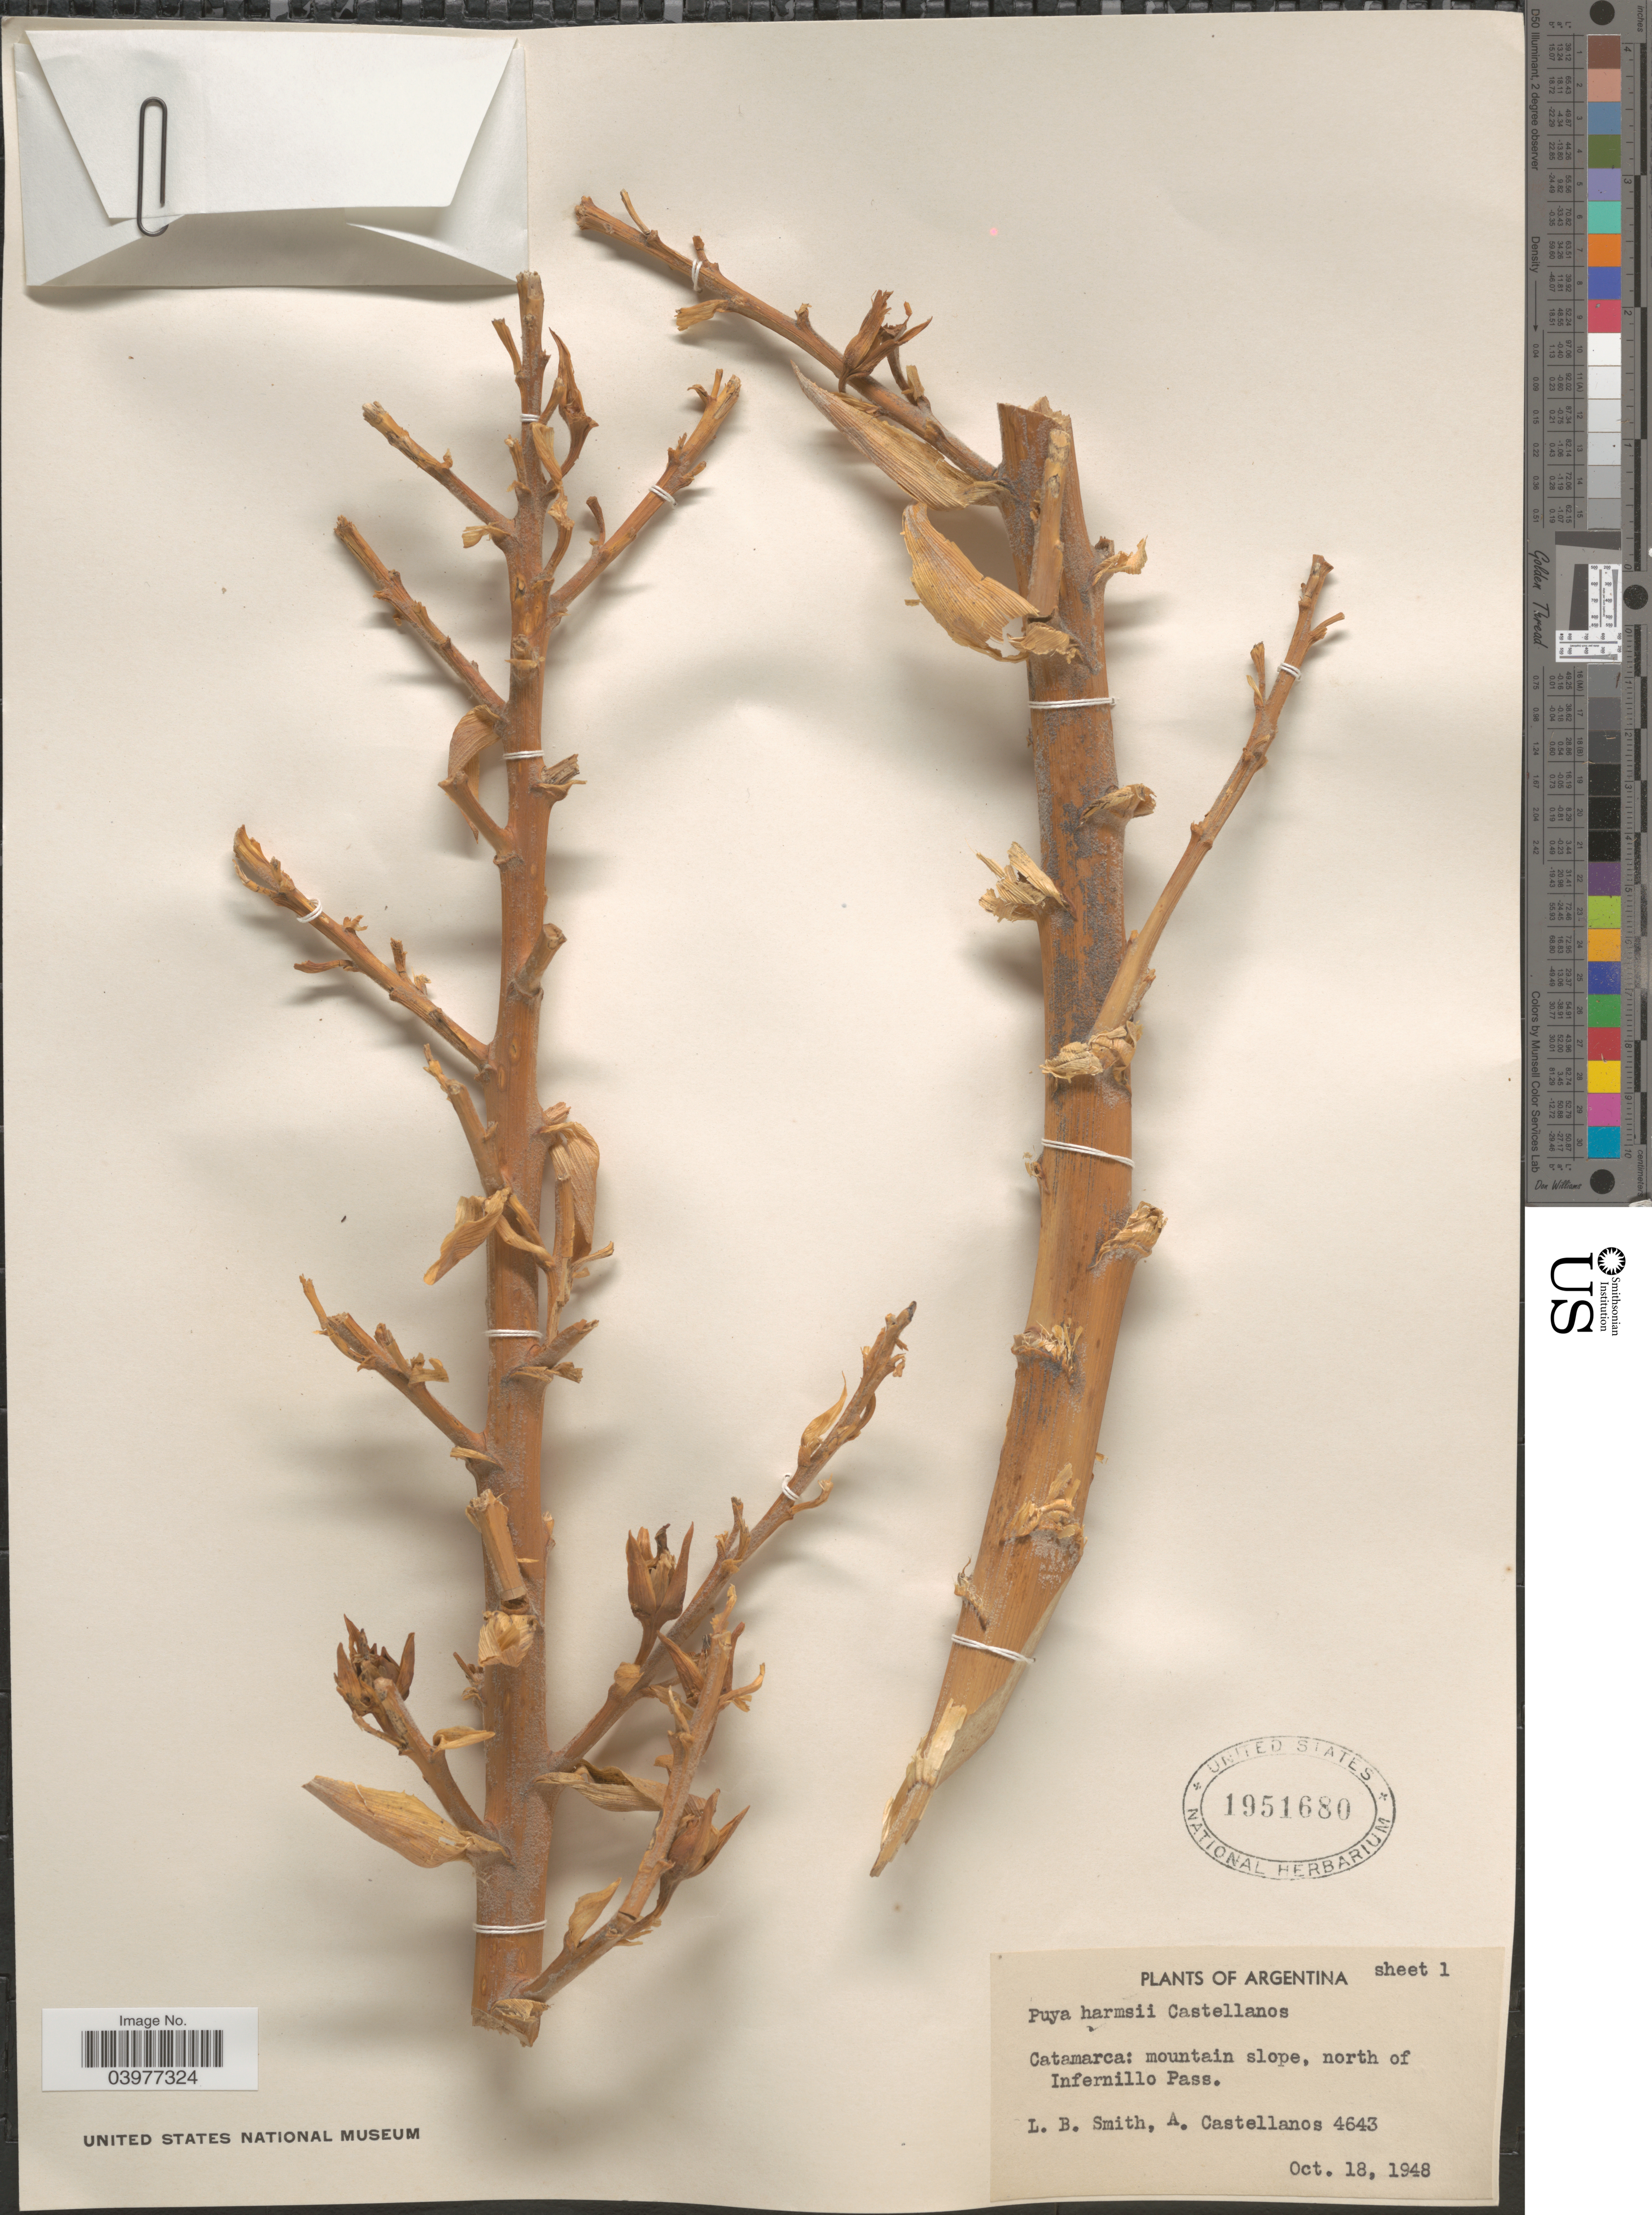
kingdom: Plantae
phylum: Tracheophyta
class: Liliopsida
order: Poales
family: Bromeliaceae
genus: Puya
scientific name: Puya harmsii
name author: (A. Cast.) A. Cast.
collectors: L. Smith & A. Castellanos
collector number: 4643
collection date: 1948-10-18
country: Argentina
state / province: Catamarca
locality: Mountain slope, north of Infernillo Pass.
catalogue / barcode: US 1951680